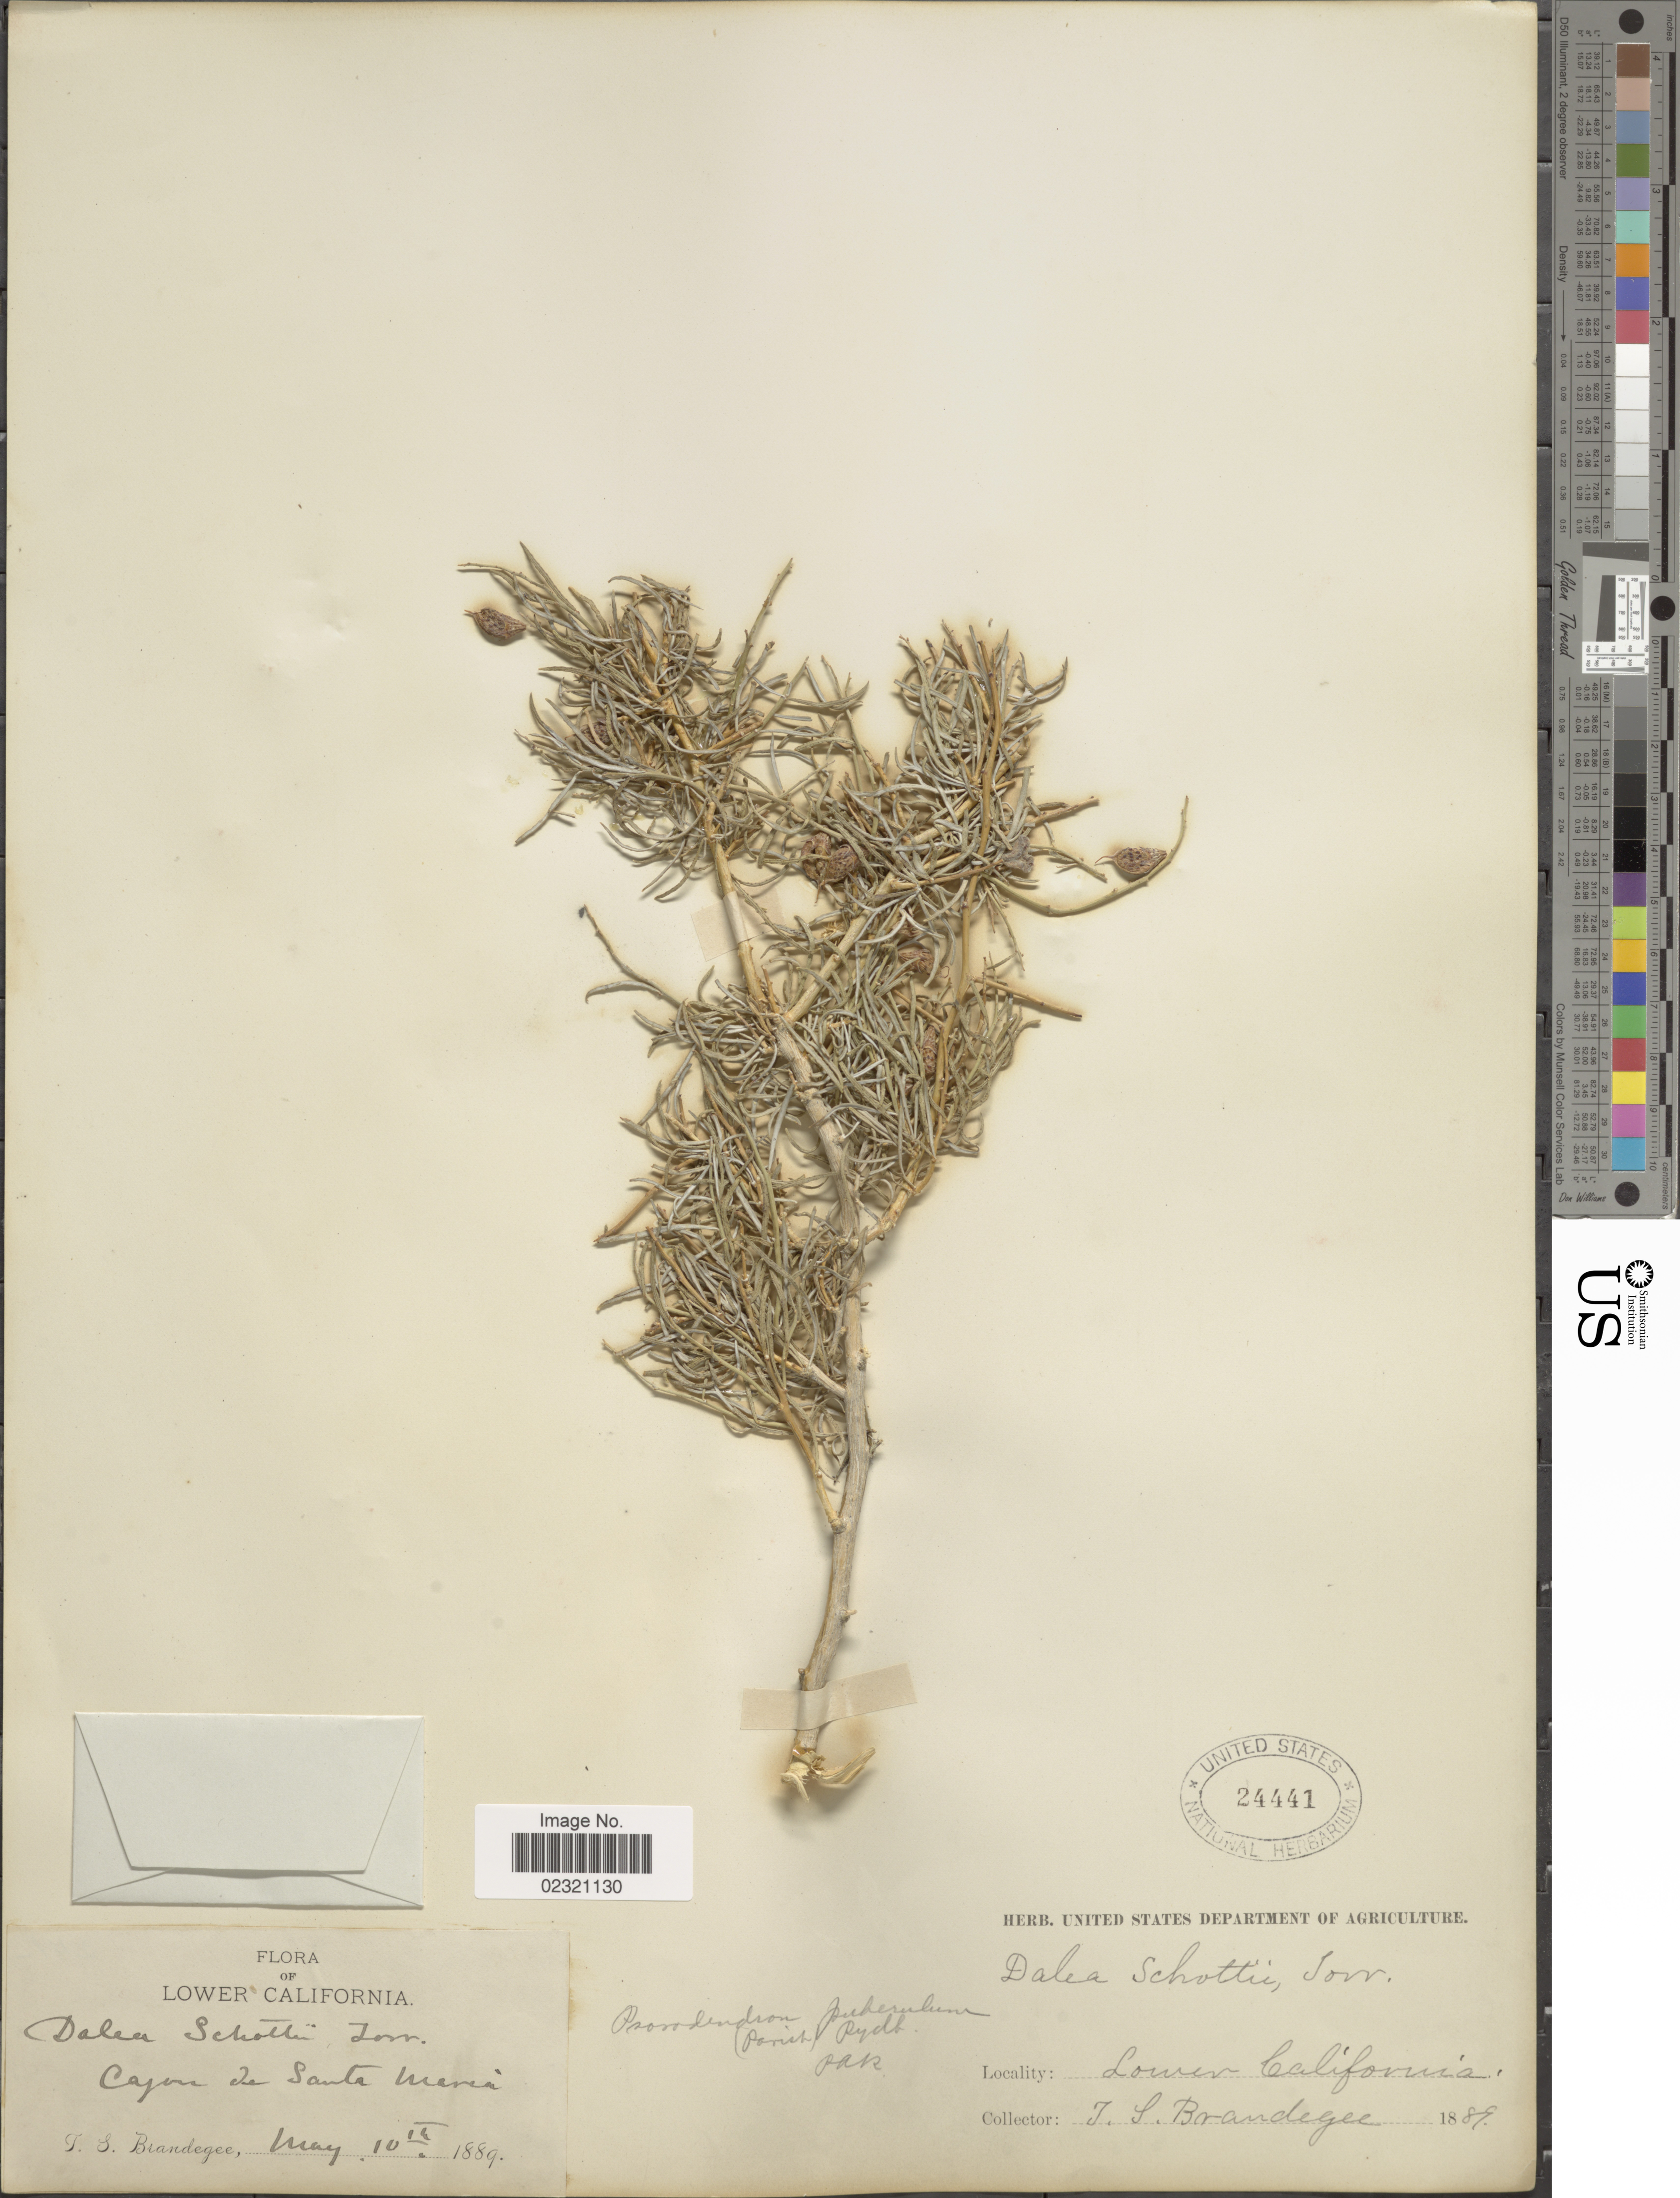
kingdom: Plantae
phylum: Tracheophyta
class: Magnoliopsida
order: Fabales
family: Fabaceae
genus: Psorothamnus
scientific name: Psorothamnus schottii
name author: (Torr.) Barneby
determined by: Strong, M. T., (US), Smithsonian Institution - National Museum of Natural History (UNITED STATES)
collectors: T. S. Brandegee (herbarium)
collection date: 1889-05-10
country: Mexico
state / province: Baja California Norte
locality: Lower California, Cajon de Santa Maria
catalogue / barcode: US 24441